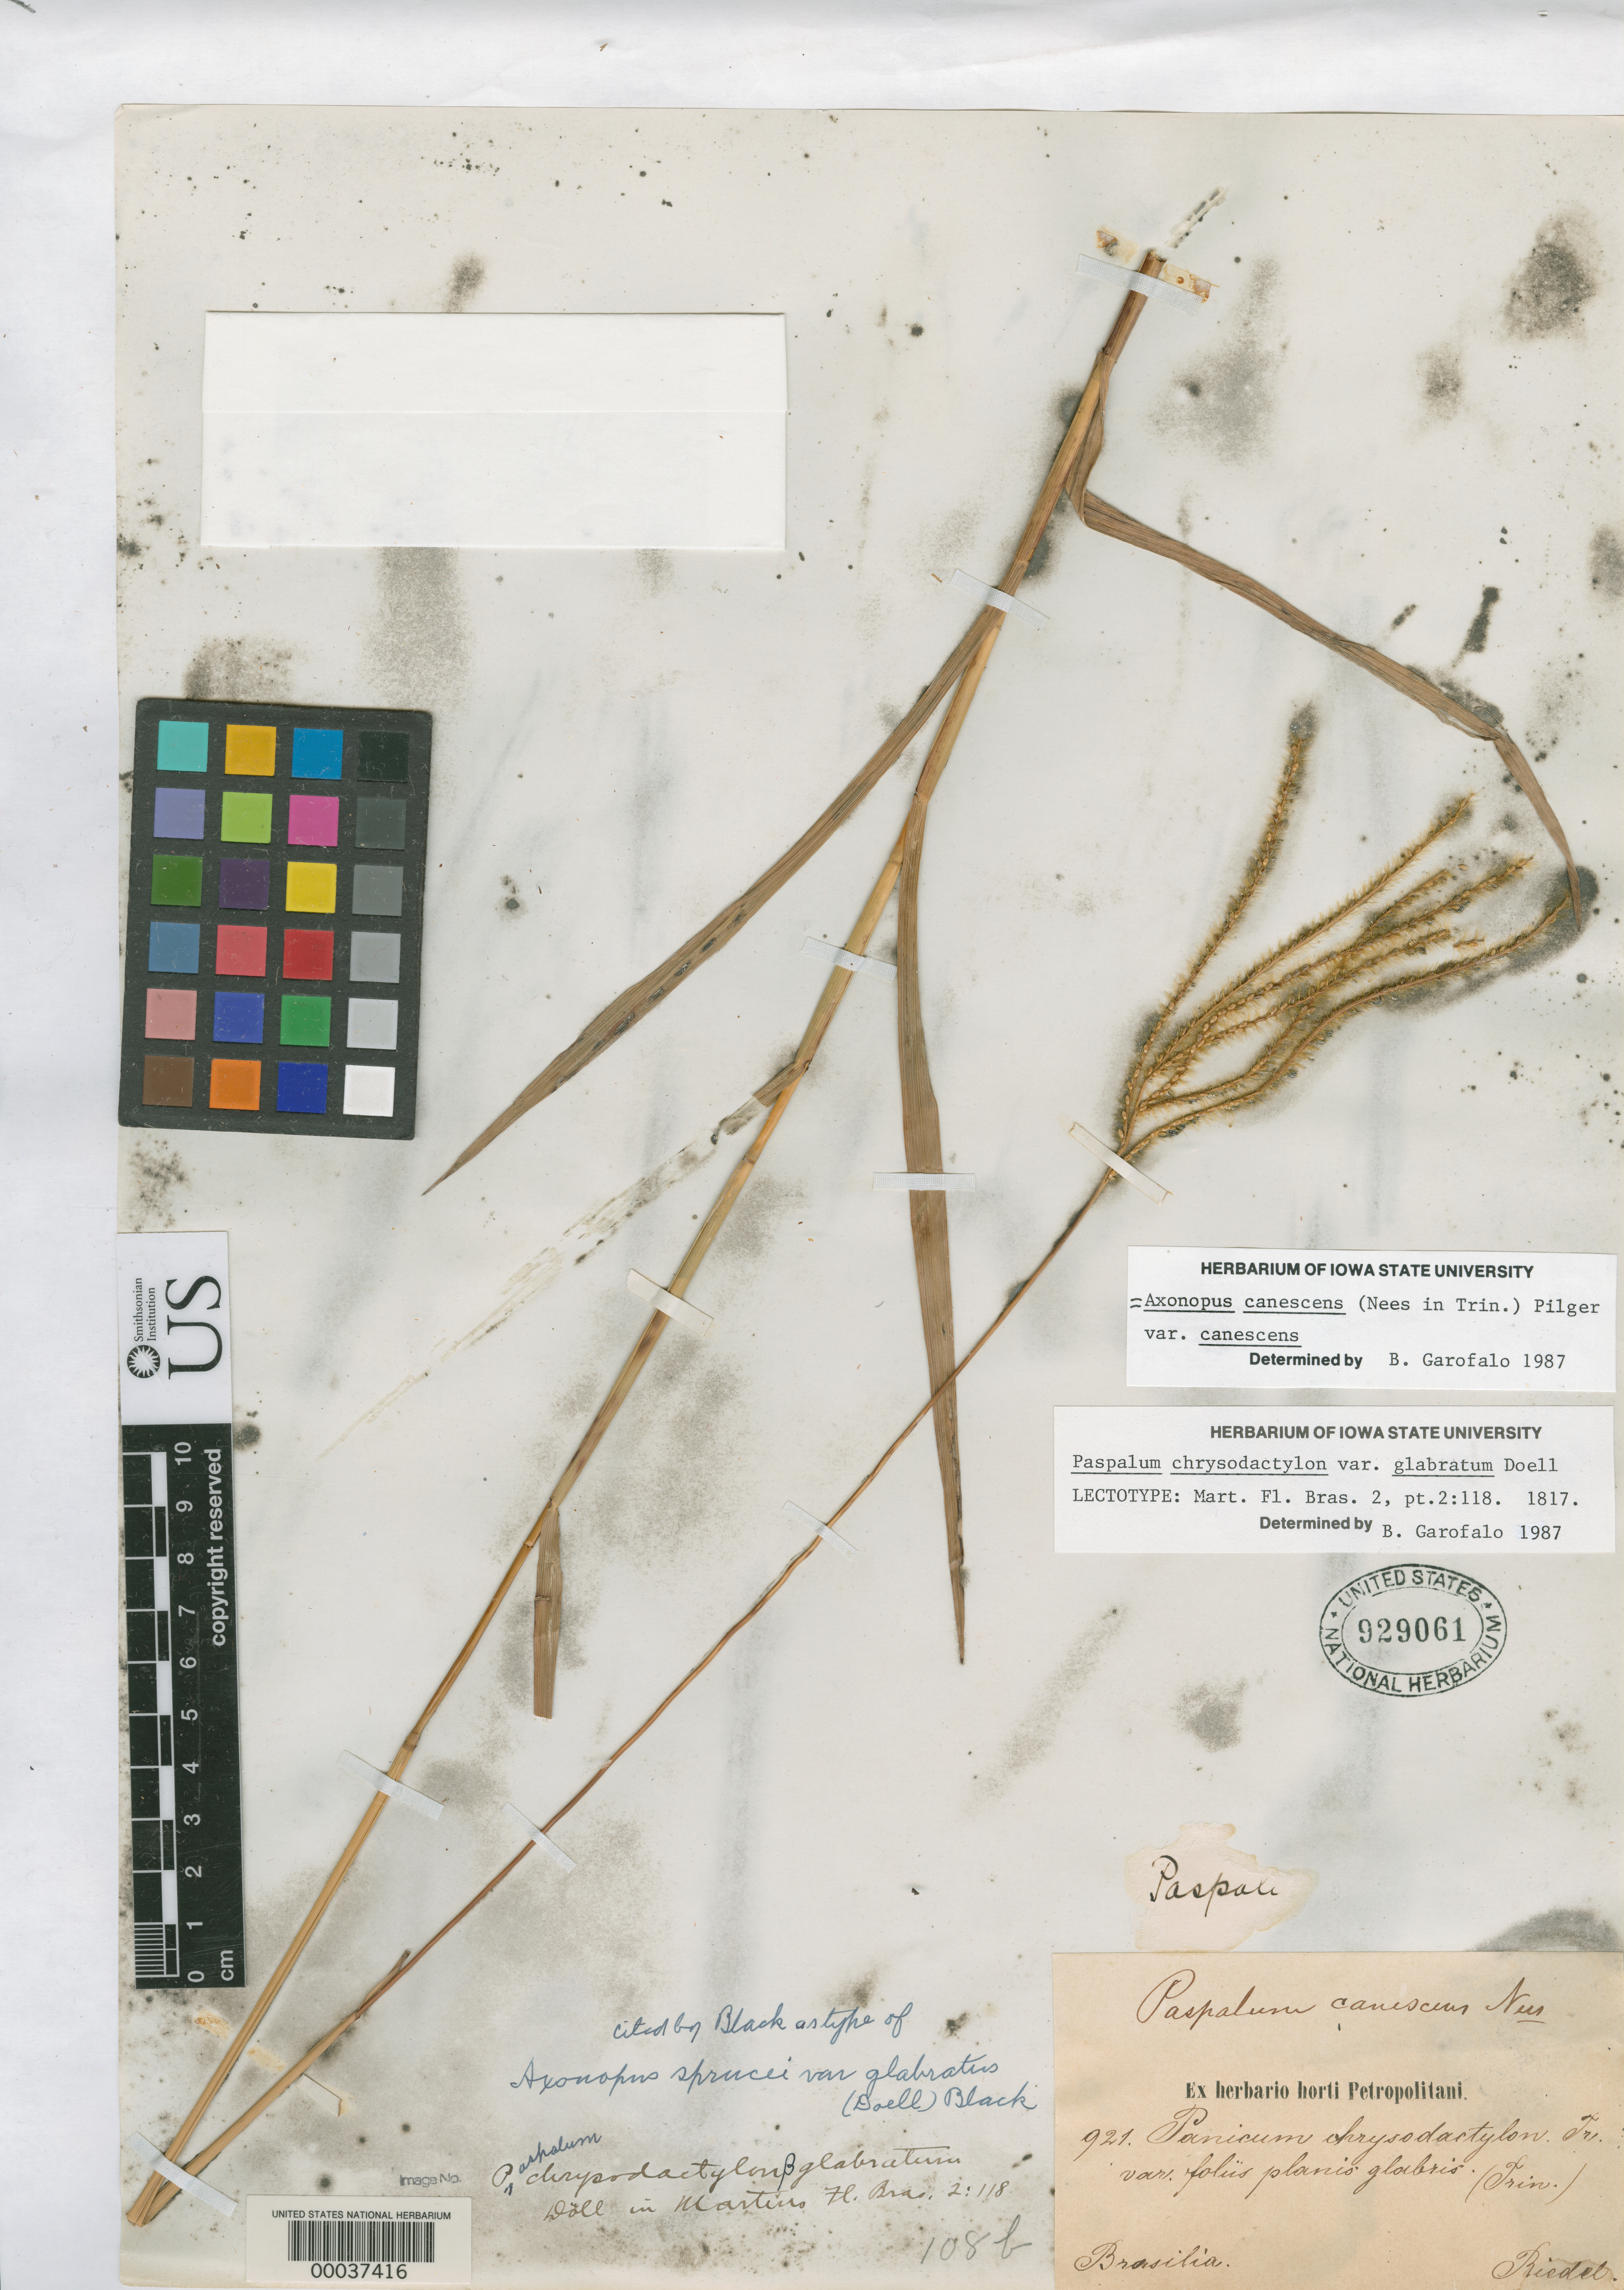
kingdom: Plantae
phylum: Tracheophyta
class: Liliopsida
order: Poales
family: Poaceae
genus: Paspalum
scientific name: Paspalum chrysodactylon var. glabratum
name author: Döll in Mart.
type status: Syntype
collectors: L. Riedel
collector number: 921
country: Brazil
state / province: Mato Grosso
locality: Near Cuiaba and at Hytu.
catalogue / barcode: US 929061